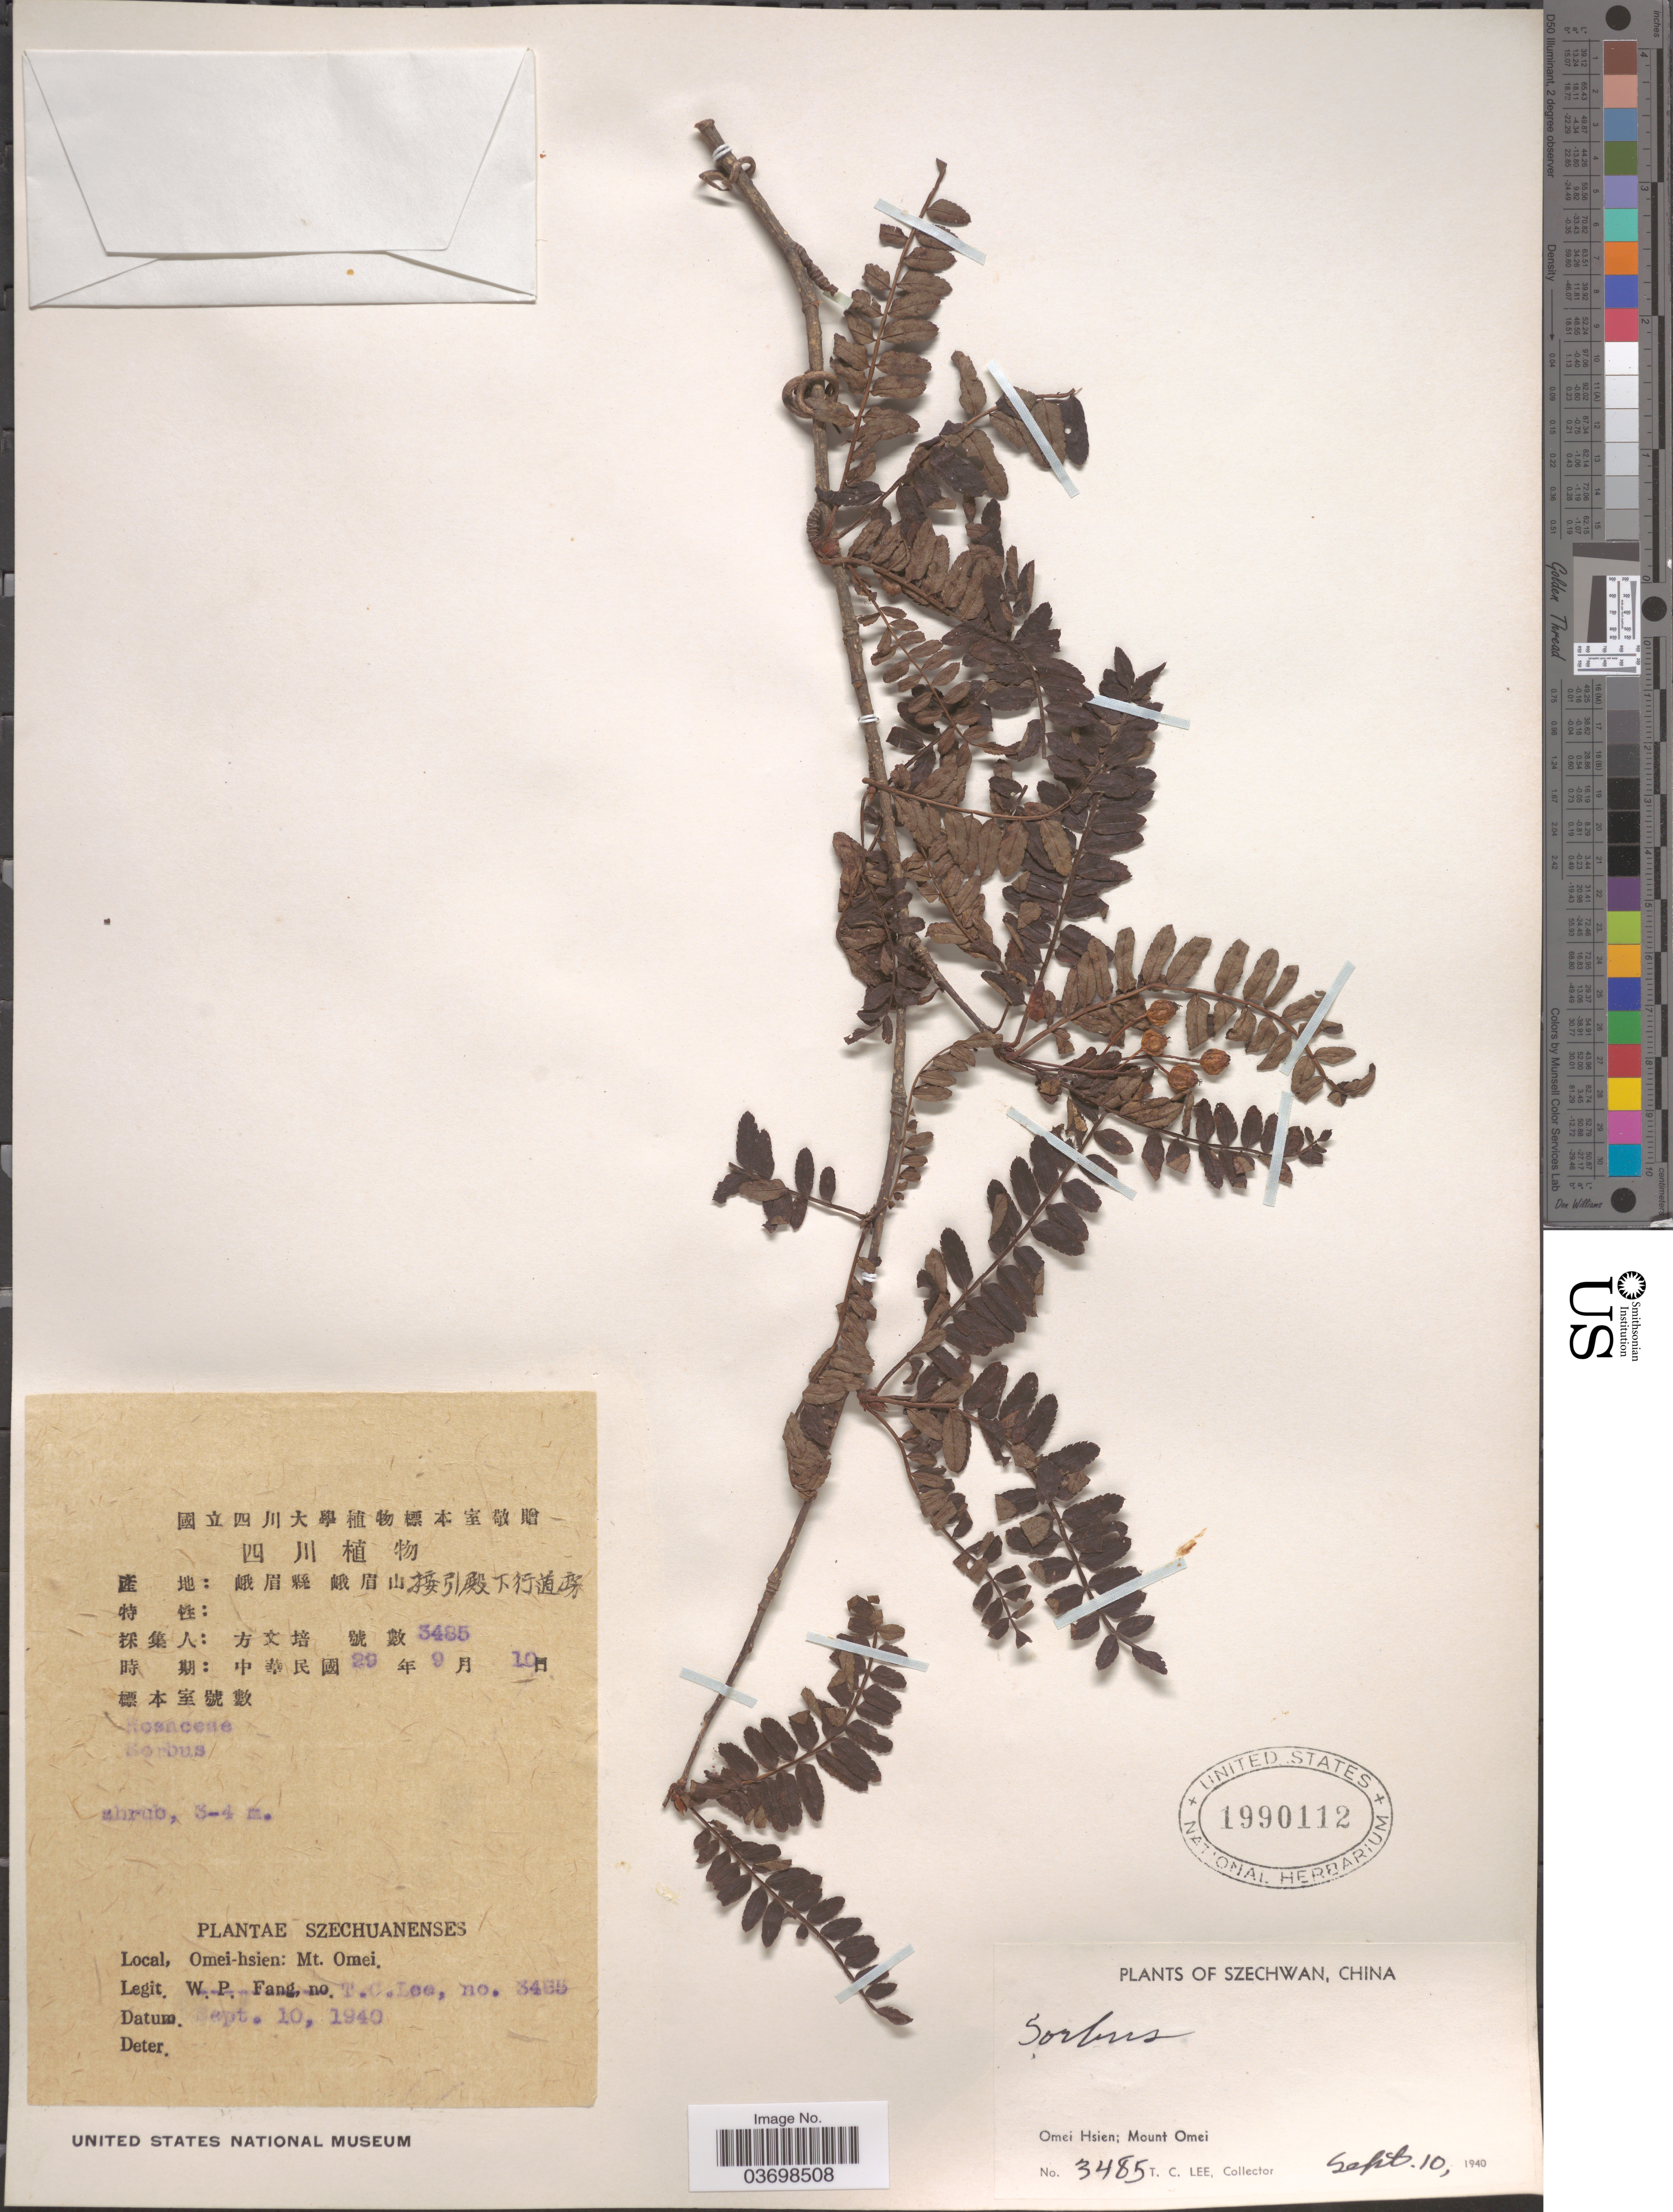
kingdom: Plantae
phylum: Tracheophyta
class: Magnoliopsida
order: Rosales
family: Rosaceae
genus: Sorbus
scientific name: Sorbus sp.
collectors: T. Lee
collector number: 3485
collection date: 1940-09-10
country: China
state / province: Sichuan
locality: Szechwan. Omei Hsien; Mount Omei.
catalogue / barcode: US 1990112